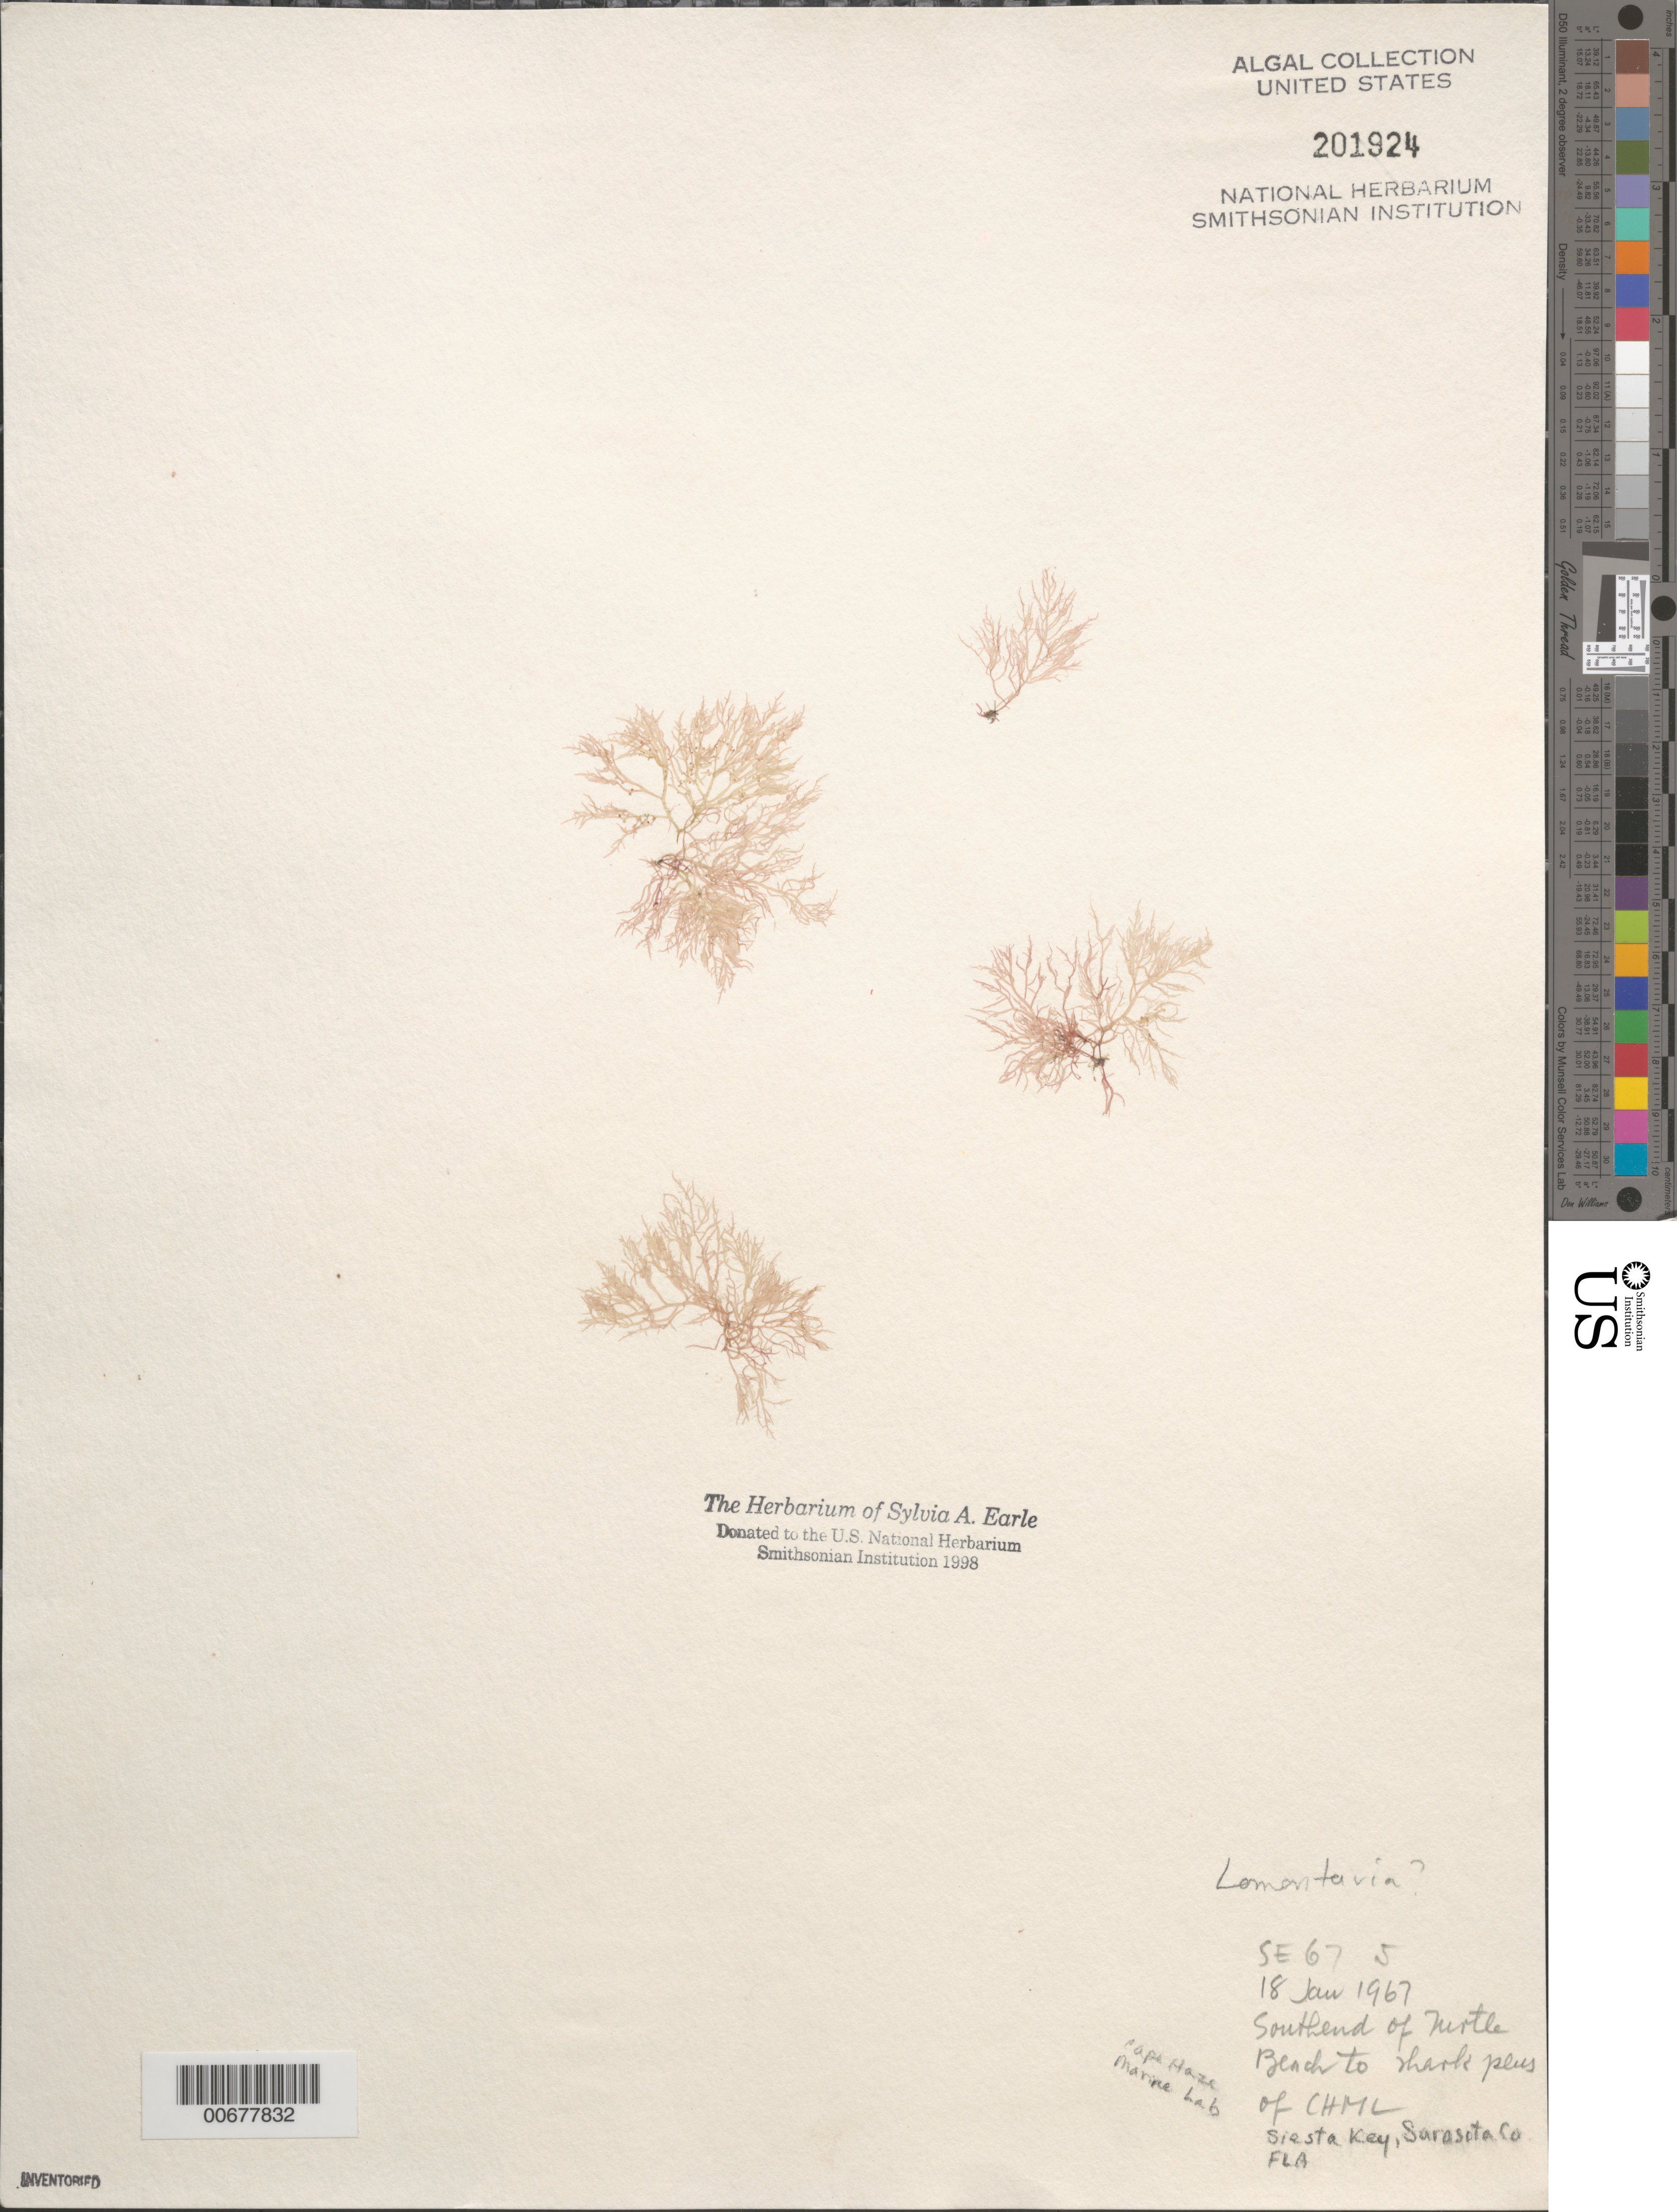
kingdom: Plantae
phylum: Rhodophyta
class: Florideophyceae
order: Rhodymeniales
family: Lomentariaceae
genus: Lomentaria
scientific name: Lomentaria sp.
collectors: S. A. Earle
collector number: SE 675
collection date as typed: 18 Jan 1967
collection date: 1967-01-18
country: United States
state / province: Florida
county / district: Sarasota County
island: Siesta Key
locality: Turtle Beach to Cape Haze Marine Laboratory shark pens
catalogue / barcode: US 201924